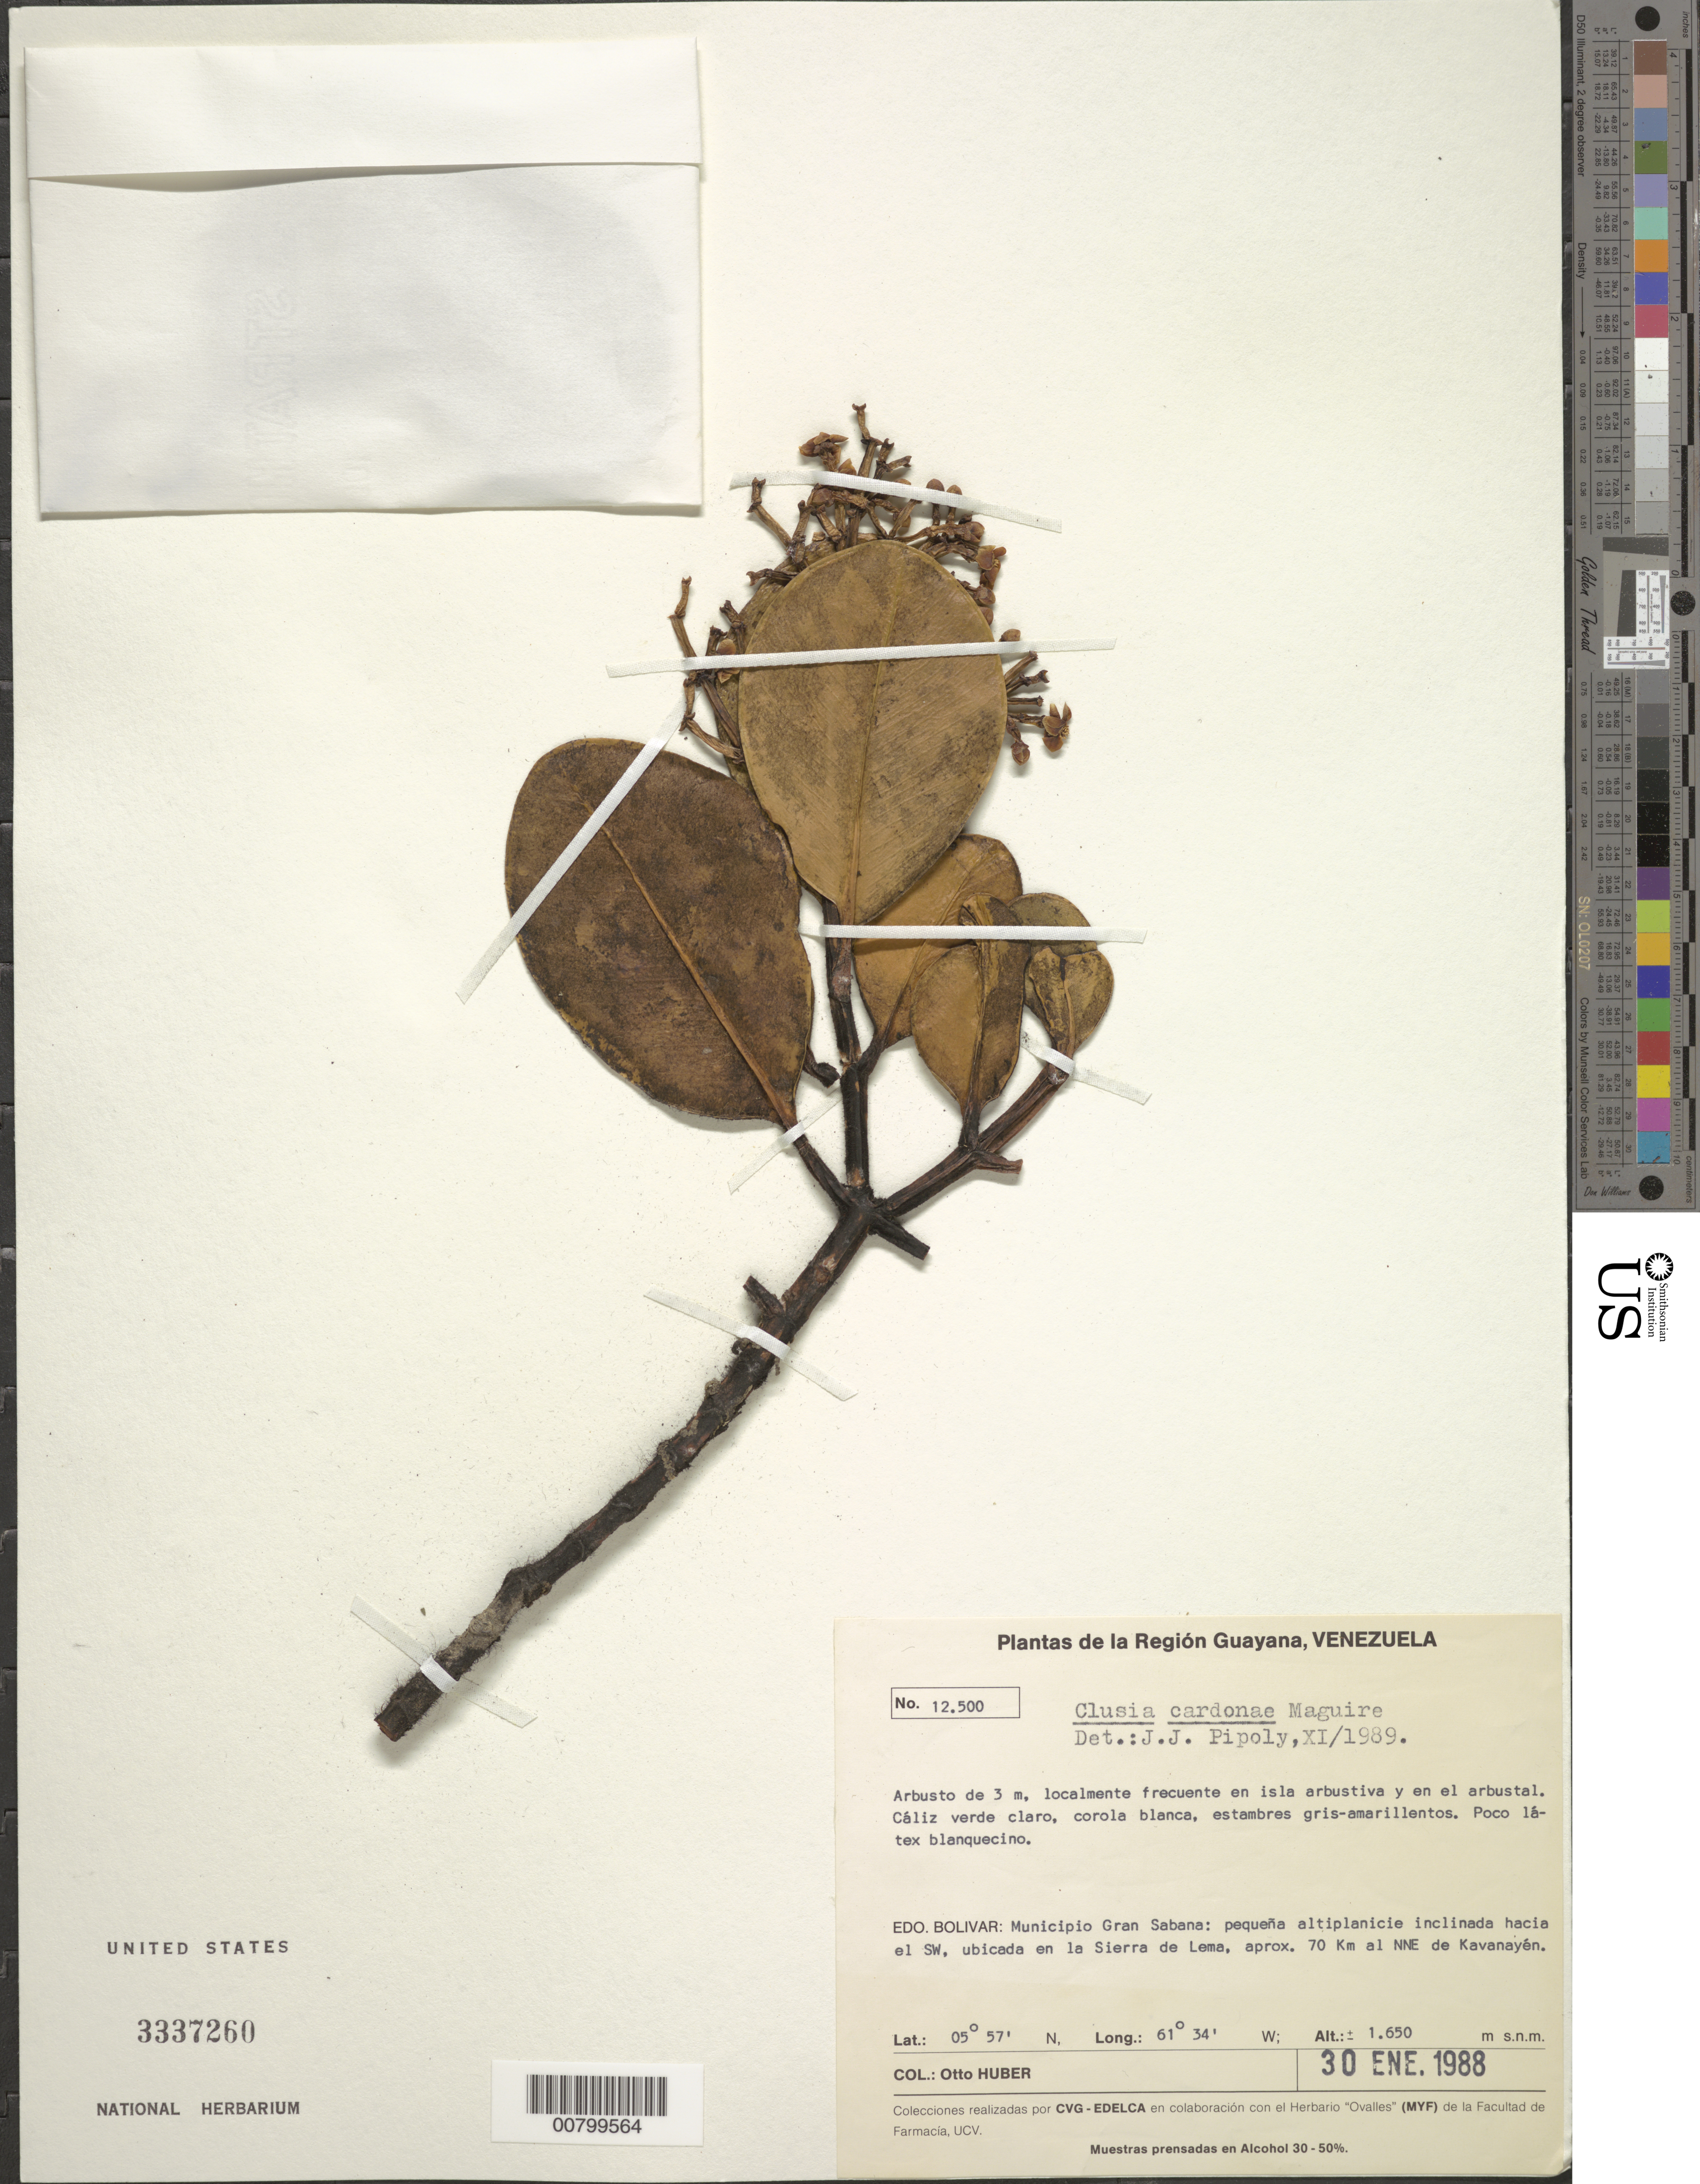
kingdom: Plantae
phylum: Tracheophyta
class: Magnoliopsida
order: Malpighiales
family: Clusiaceae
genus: Clusia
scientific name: Clusia cardonae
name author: Maguire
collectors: O. Huber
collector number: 12500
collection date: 1988-01-30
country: Venezuela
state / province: Bolivar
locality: Región Guayana. Municipio Gran Sabana: pequeña altiplanicie inclinada hacia el SW, ubicada en la Sierra de Lema, aprox. 70 Km al NNE de Kavanayén.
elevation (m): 1650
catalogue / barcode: US 3337260